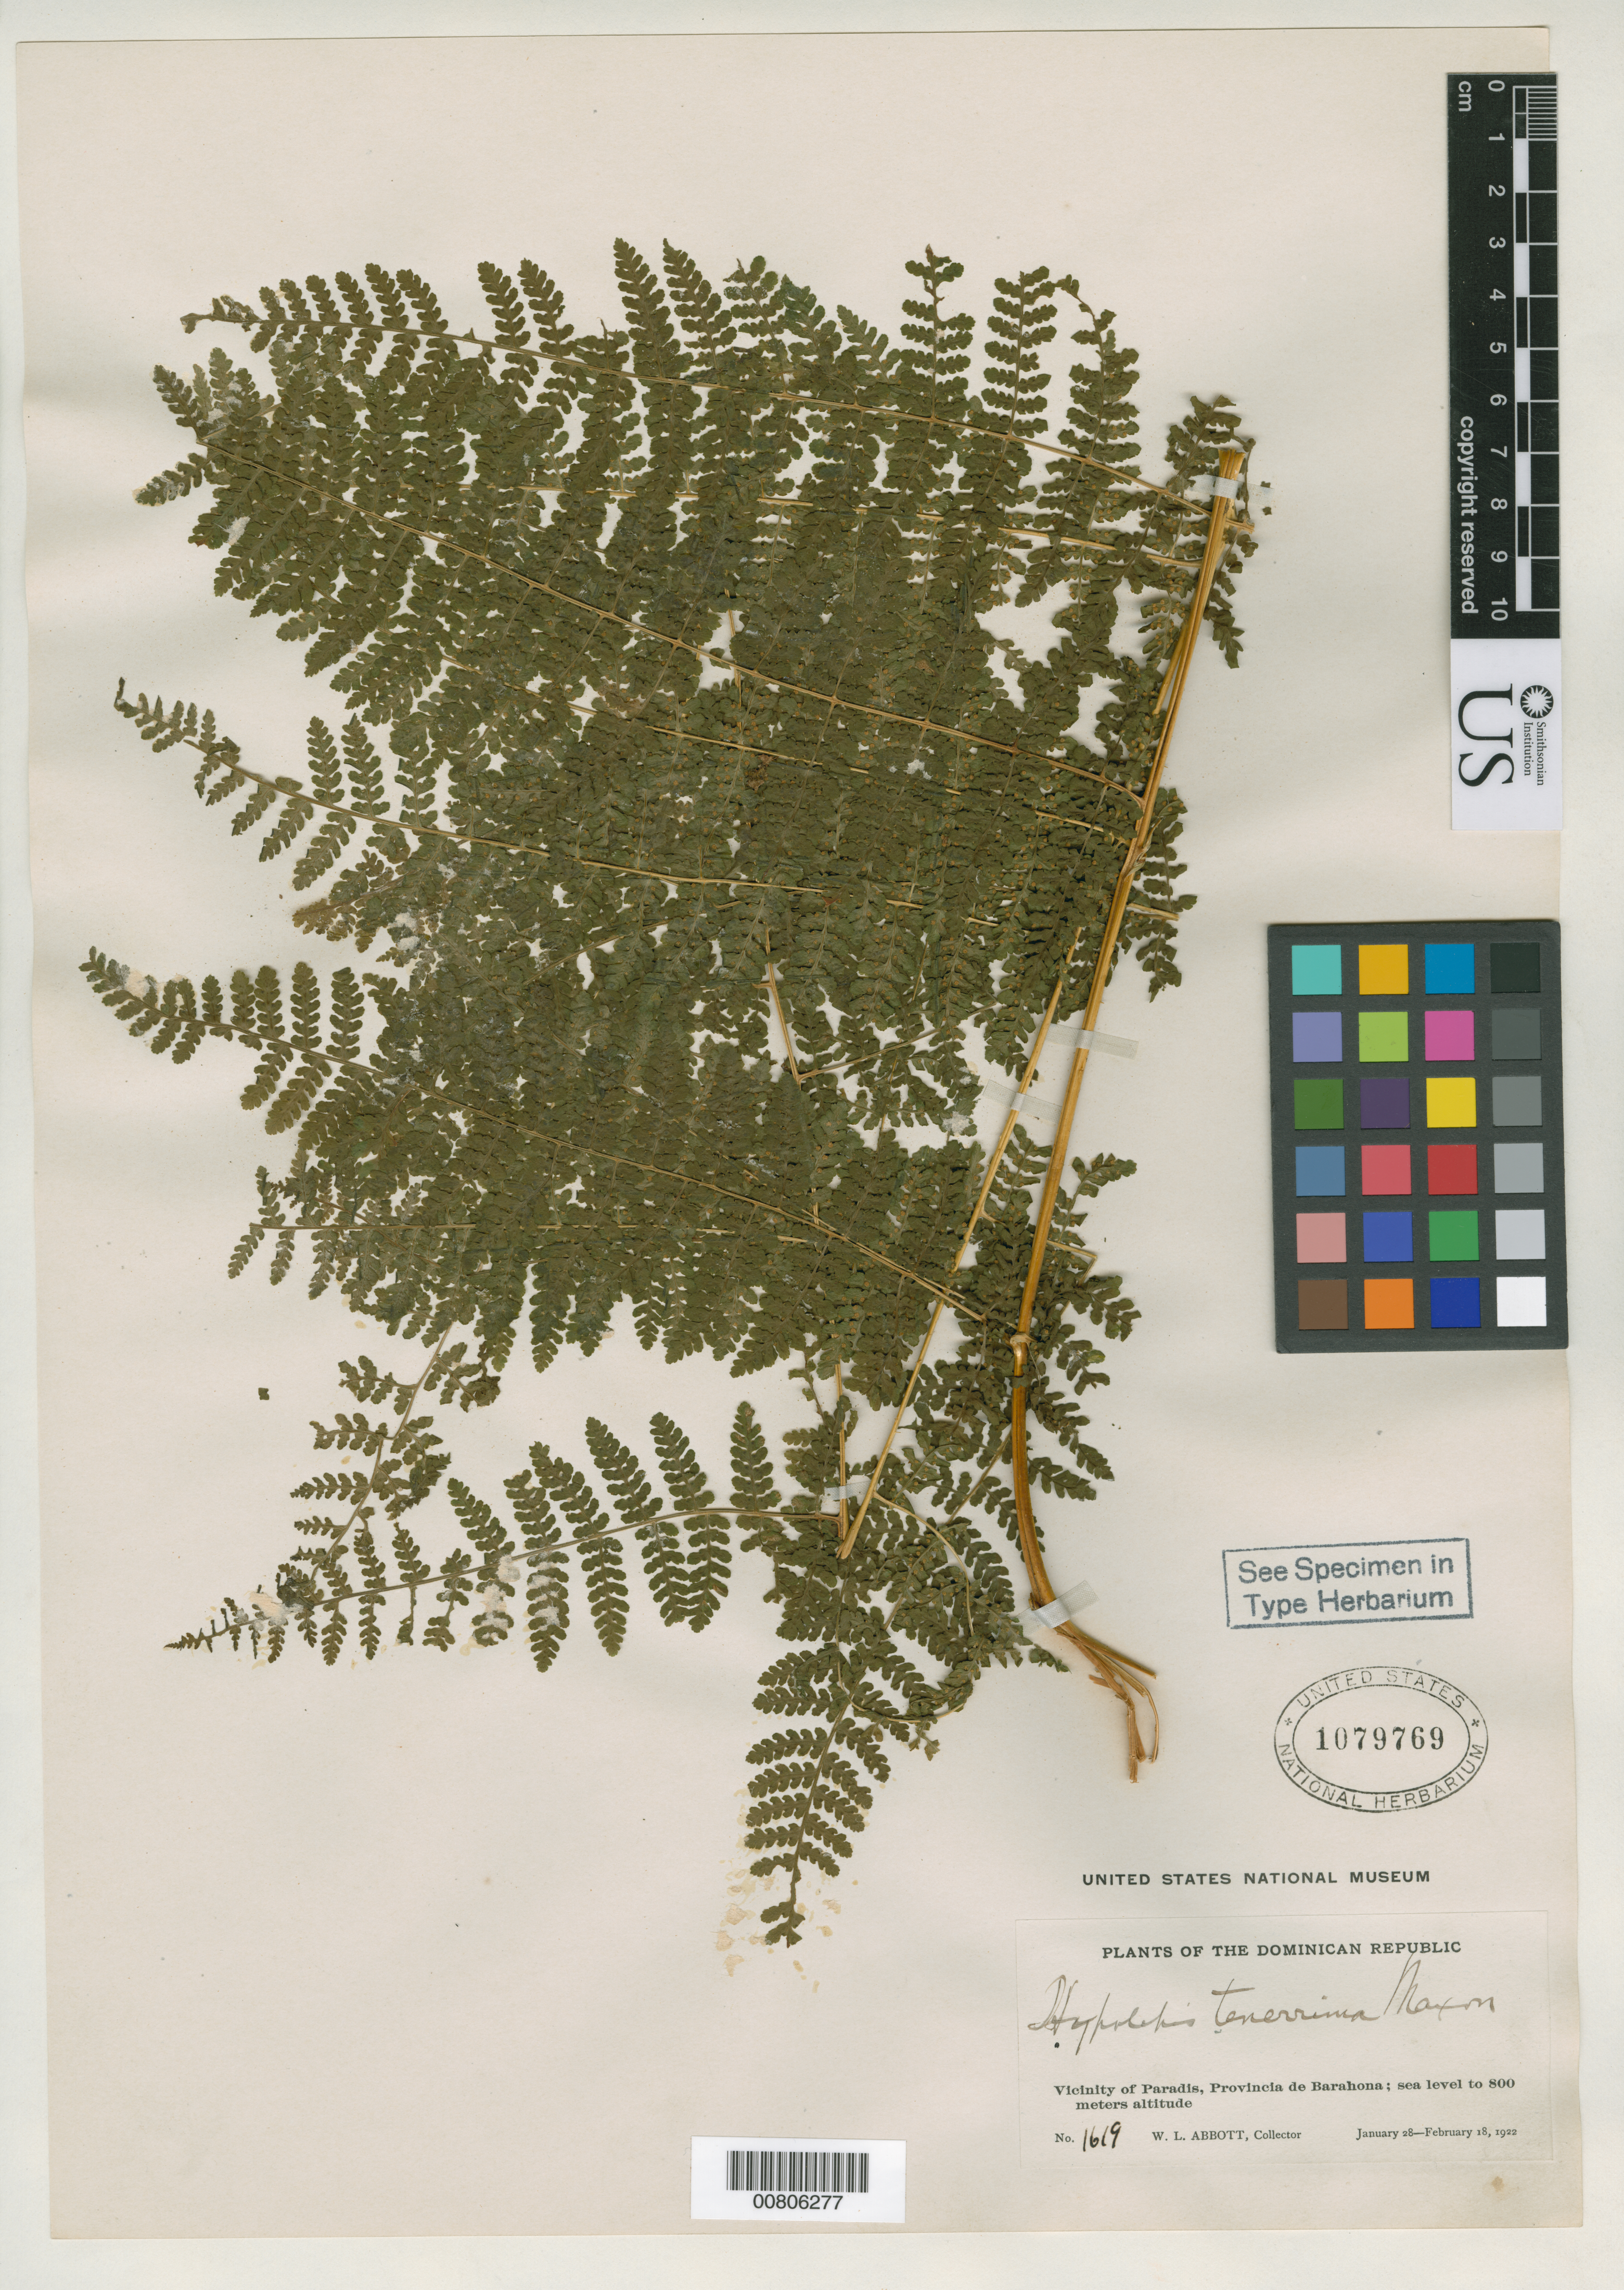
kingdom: Plantae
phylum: Tracheophyta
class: Polypodiopsida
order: Polypodiales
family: Dennstaedtiaceae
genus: Hypolepis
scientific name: Hypolepis tenerrima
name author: Maxon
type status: Isotype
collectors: W. L. Abbott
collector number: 1619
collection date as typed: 28 Jan 1922 to 18 Feb 1922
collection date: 1922-01-28/1922-02-18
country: Dominican Republic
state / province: Barahona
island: Hispaniola Island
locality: Vicinity of Paradis.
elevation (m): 800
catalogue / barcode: US 1079769